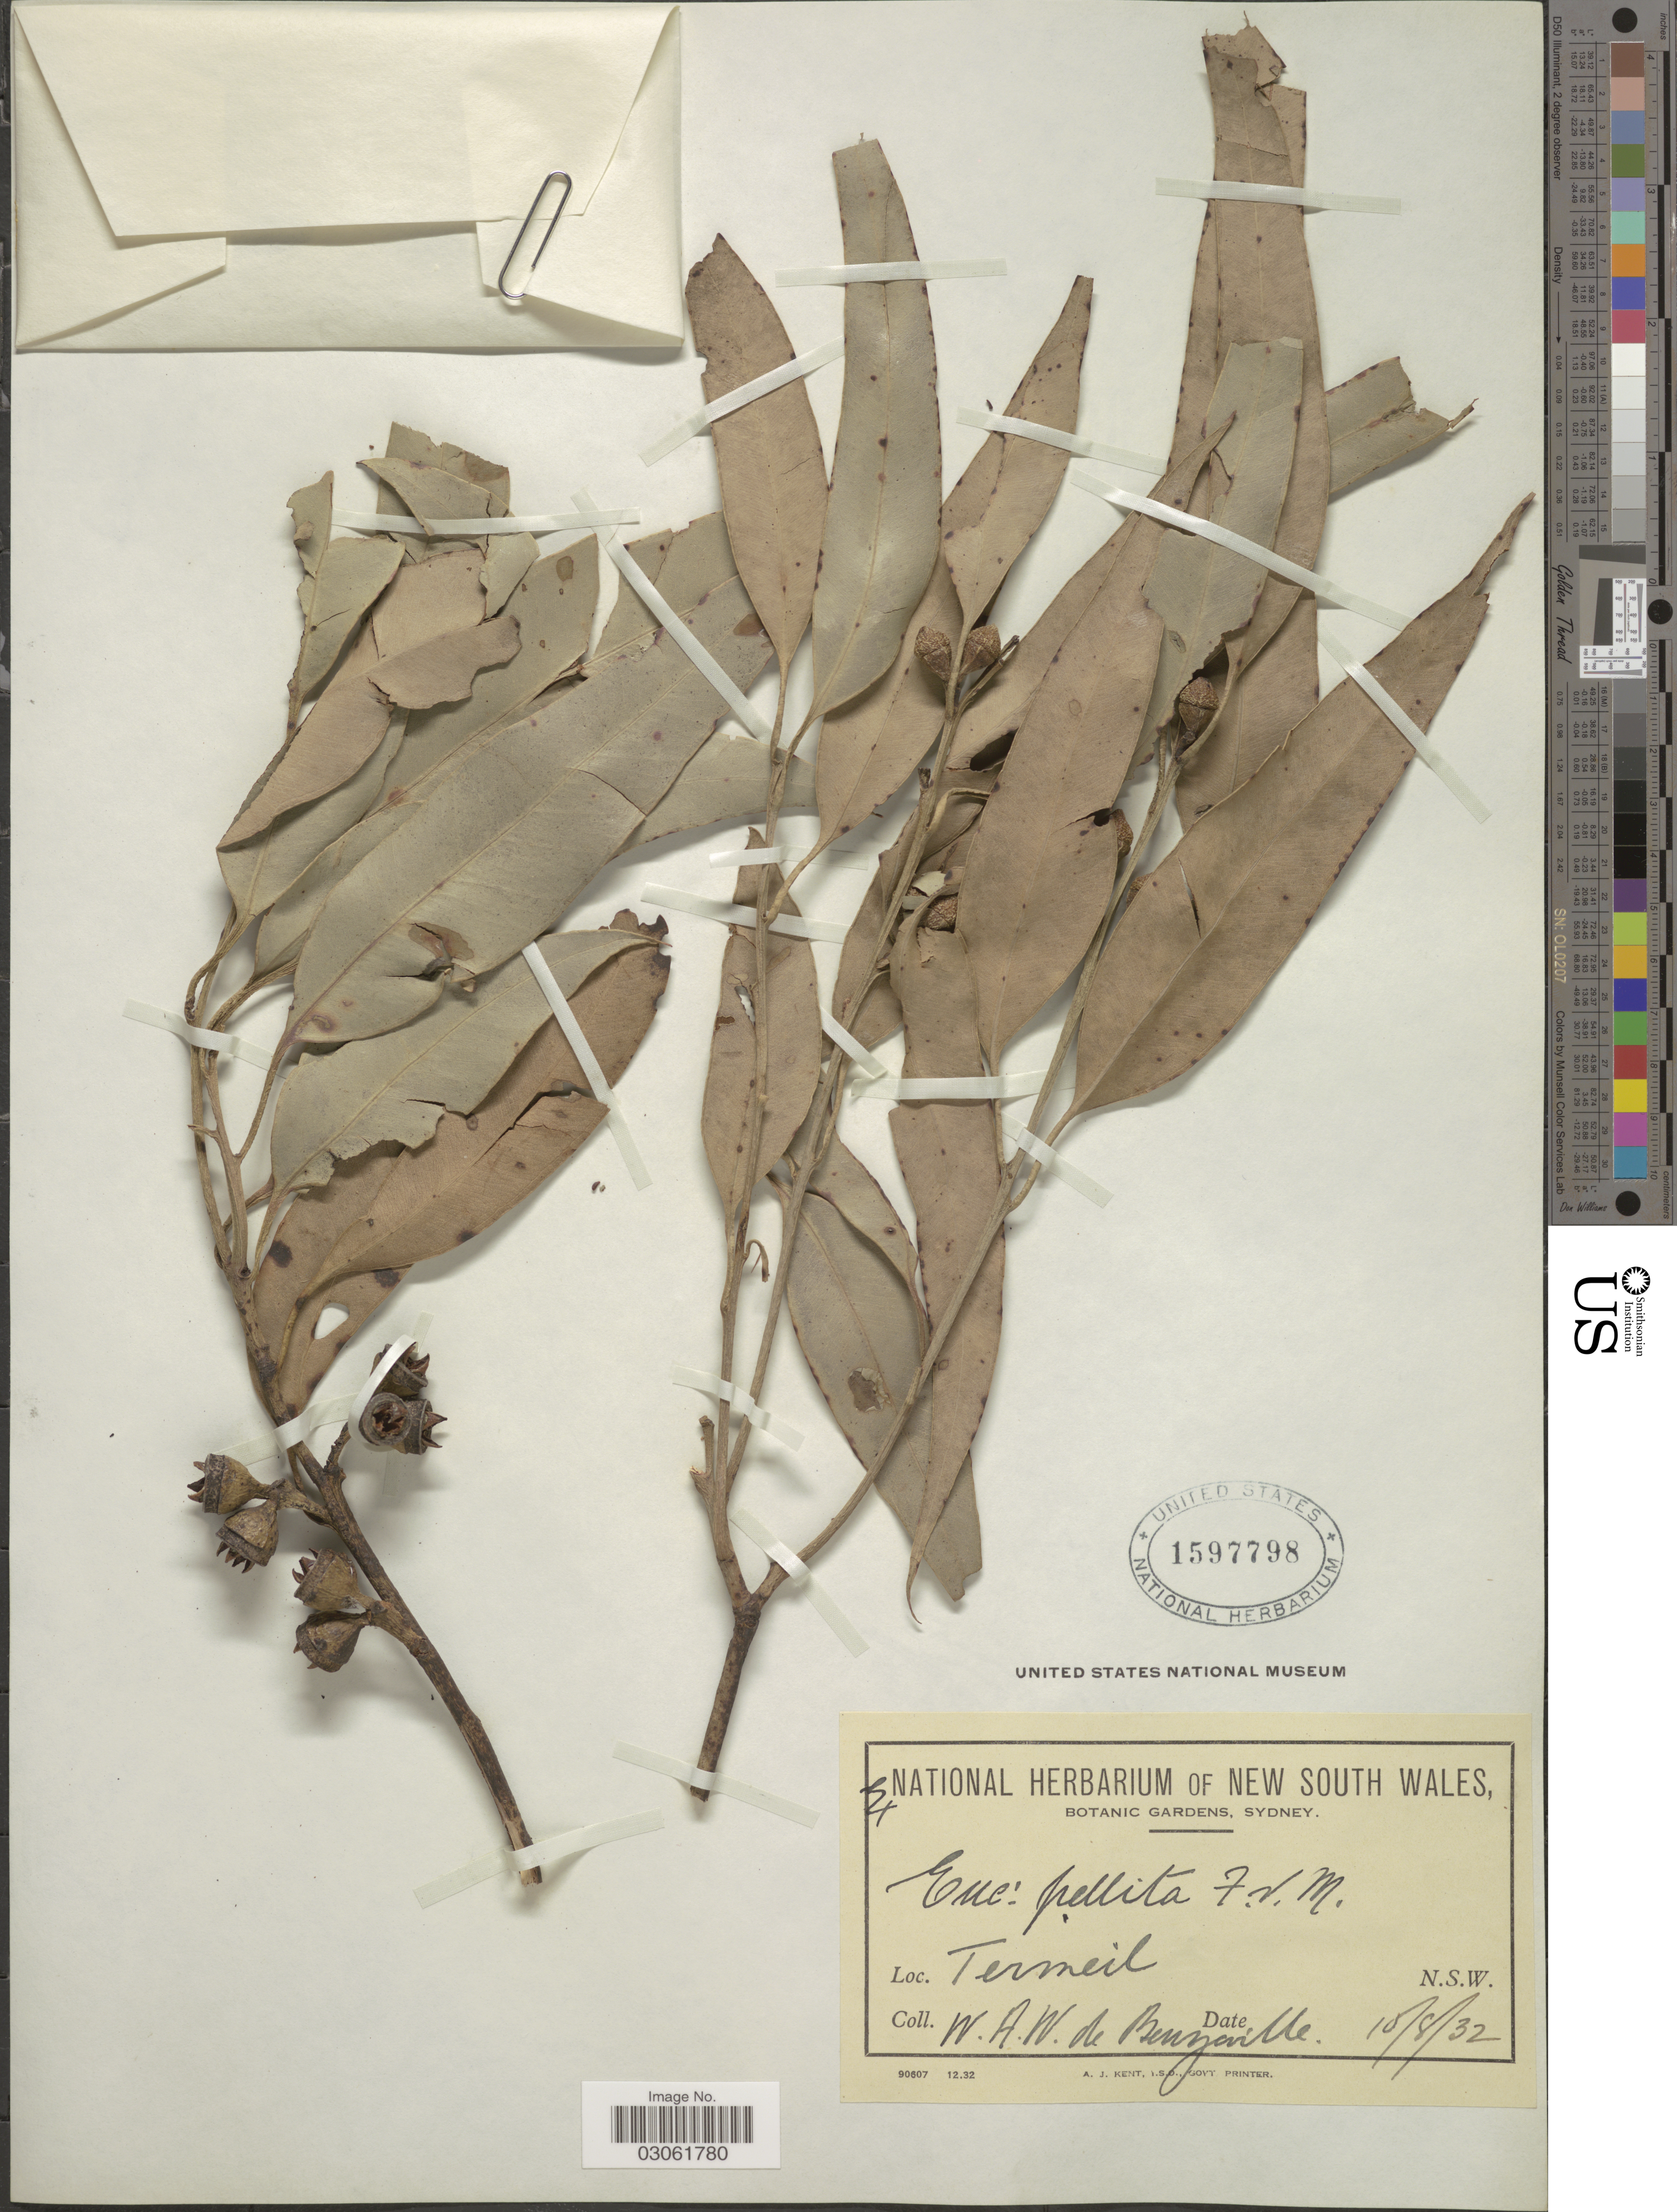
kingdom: Plantae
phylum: Tracheophyta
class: Magnoliopsida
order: Myrtales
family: Myrtaceae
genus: Eucalyptus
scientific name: Eucalyptus pellita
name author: F. Muell.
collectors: W. Beuzeville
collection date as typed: Transcribed d/m/y: 10/8/32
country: Australia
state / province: New South Wales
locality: Termeil.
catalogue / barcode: US 1597798